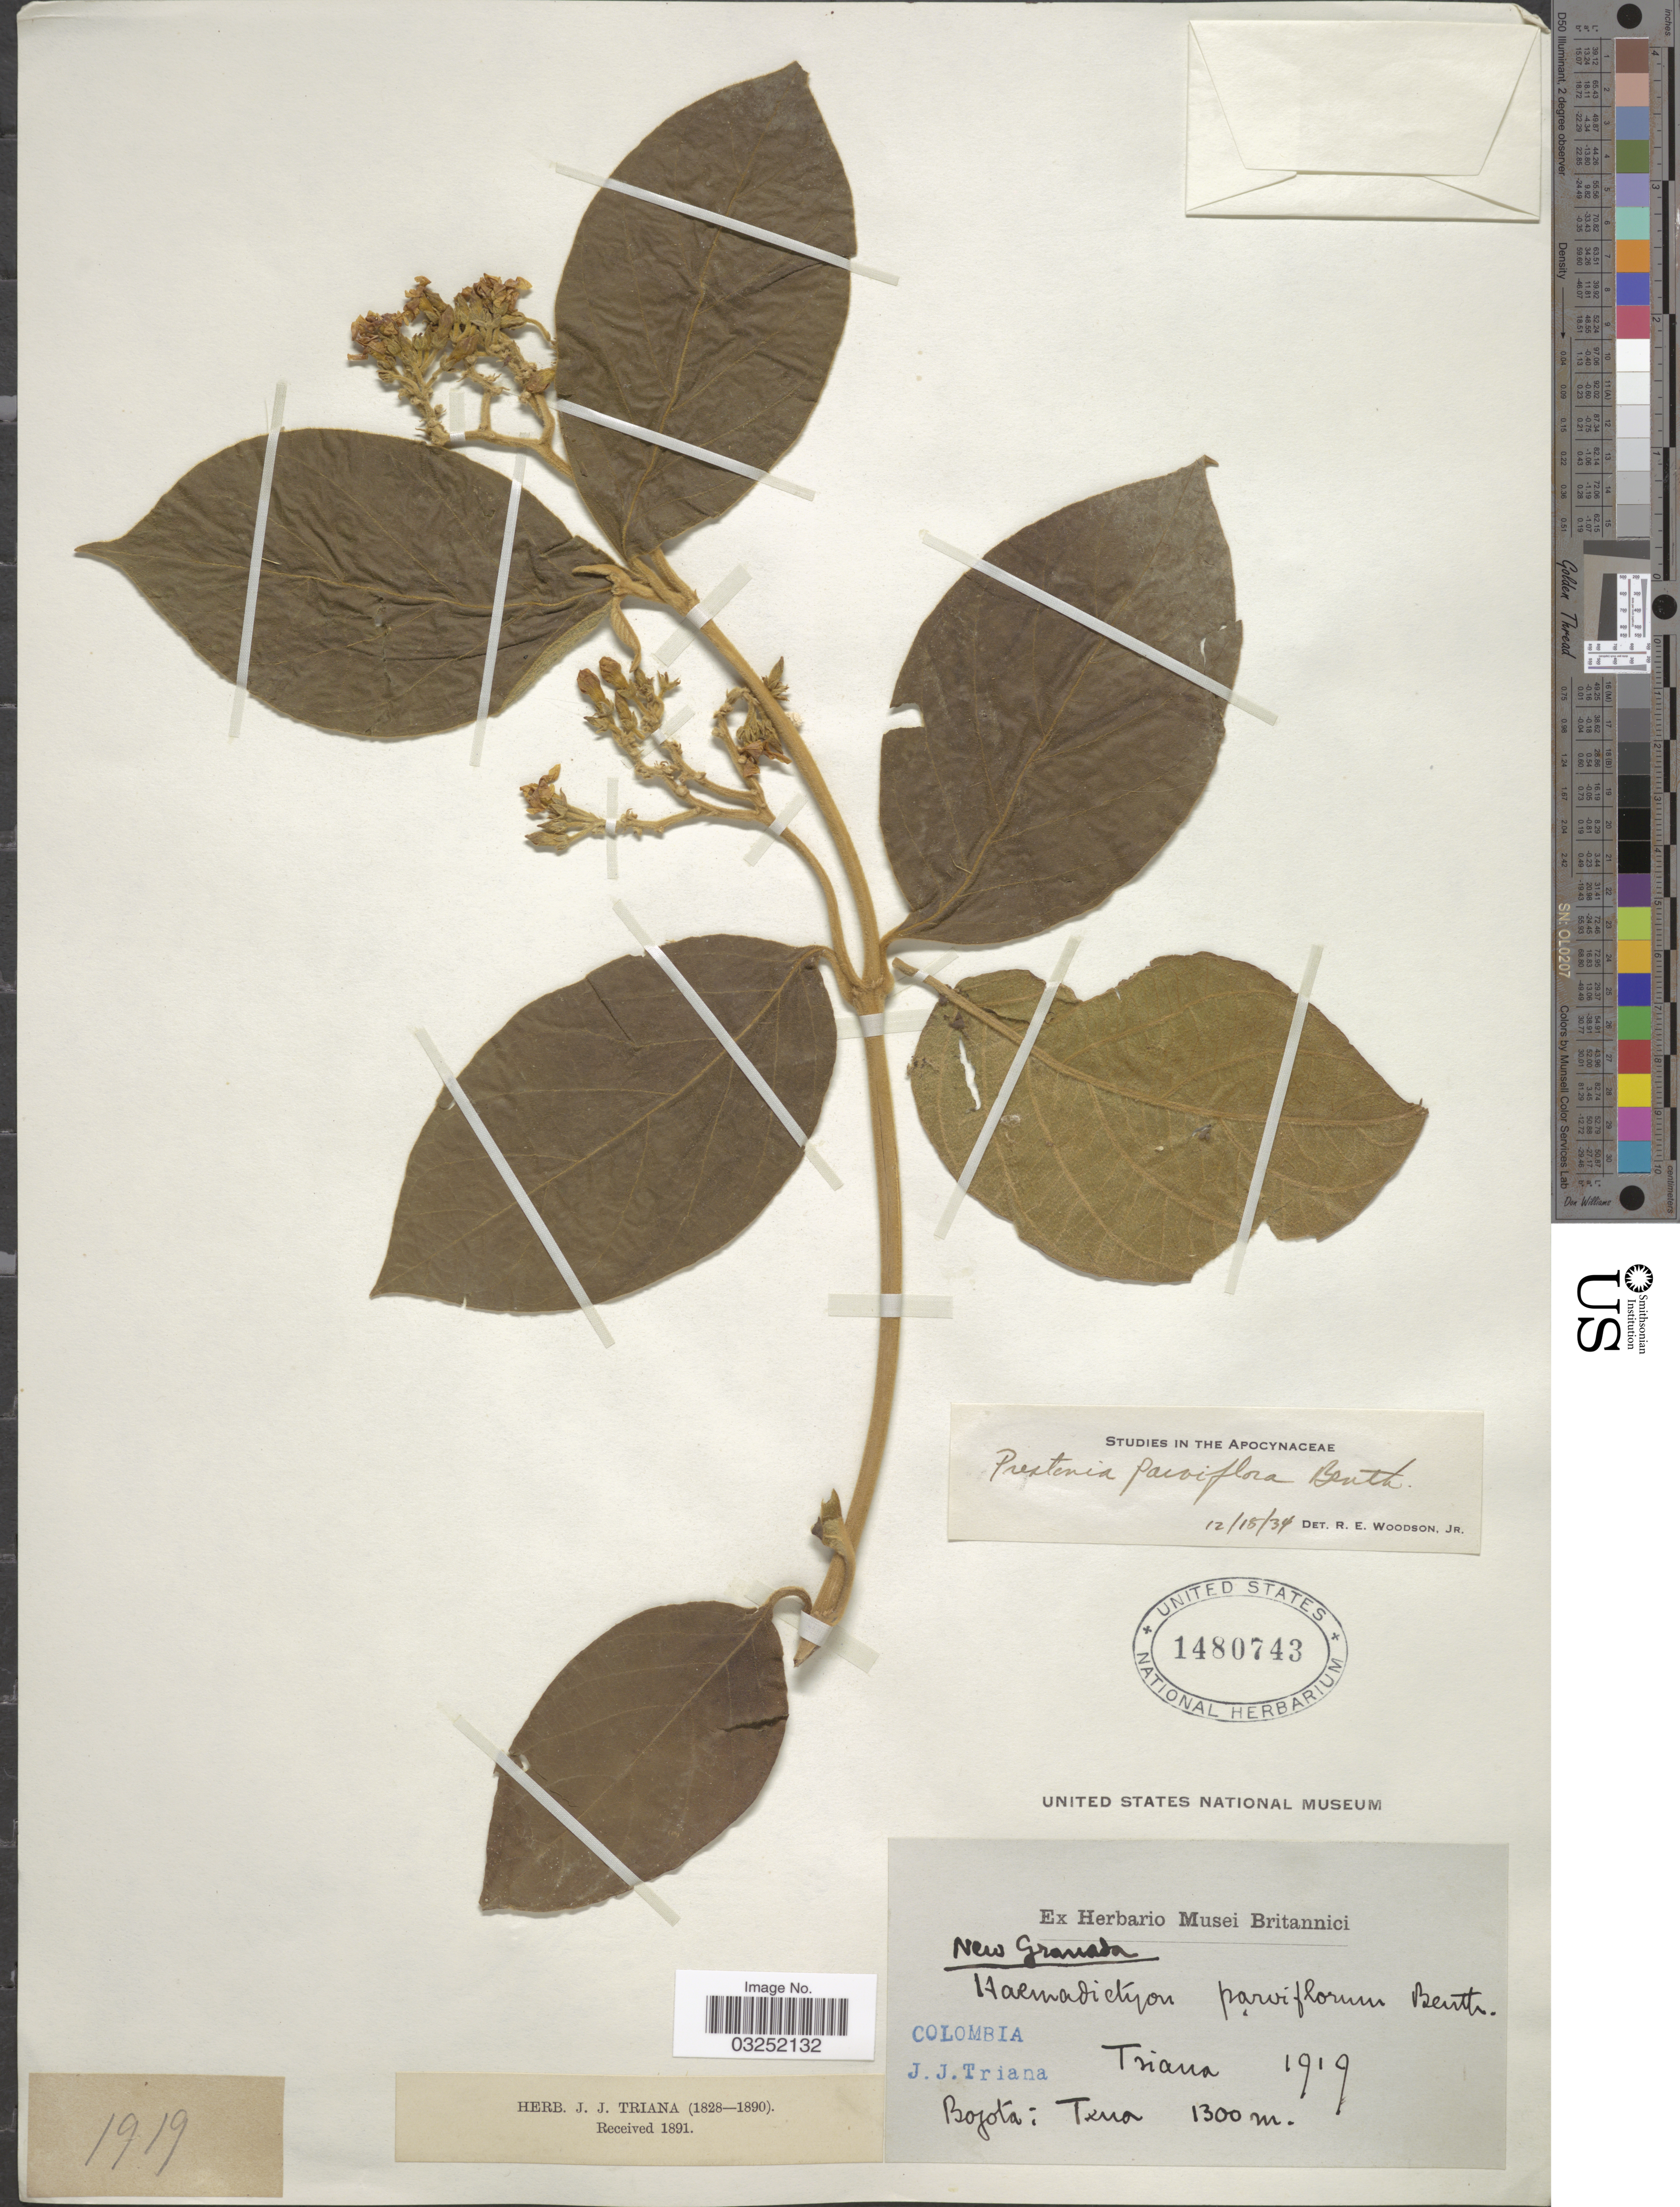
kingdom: Plantae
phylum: Tracheophyta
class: Magnoliopsida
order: Gentianales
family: Apocynaceae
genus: Prestonia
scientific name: Prestonia parviflora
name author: (Benth.) Benth.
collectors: J. J. Triana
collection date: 1919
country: Colombia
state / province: Bogota D.C.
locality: Bogota: Tena.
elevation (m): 1300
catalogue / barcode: US 1480743